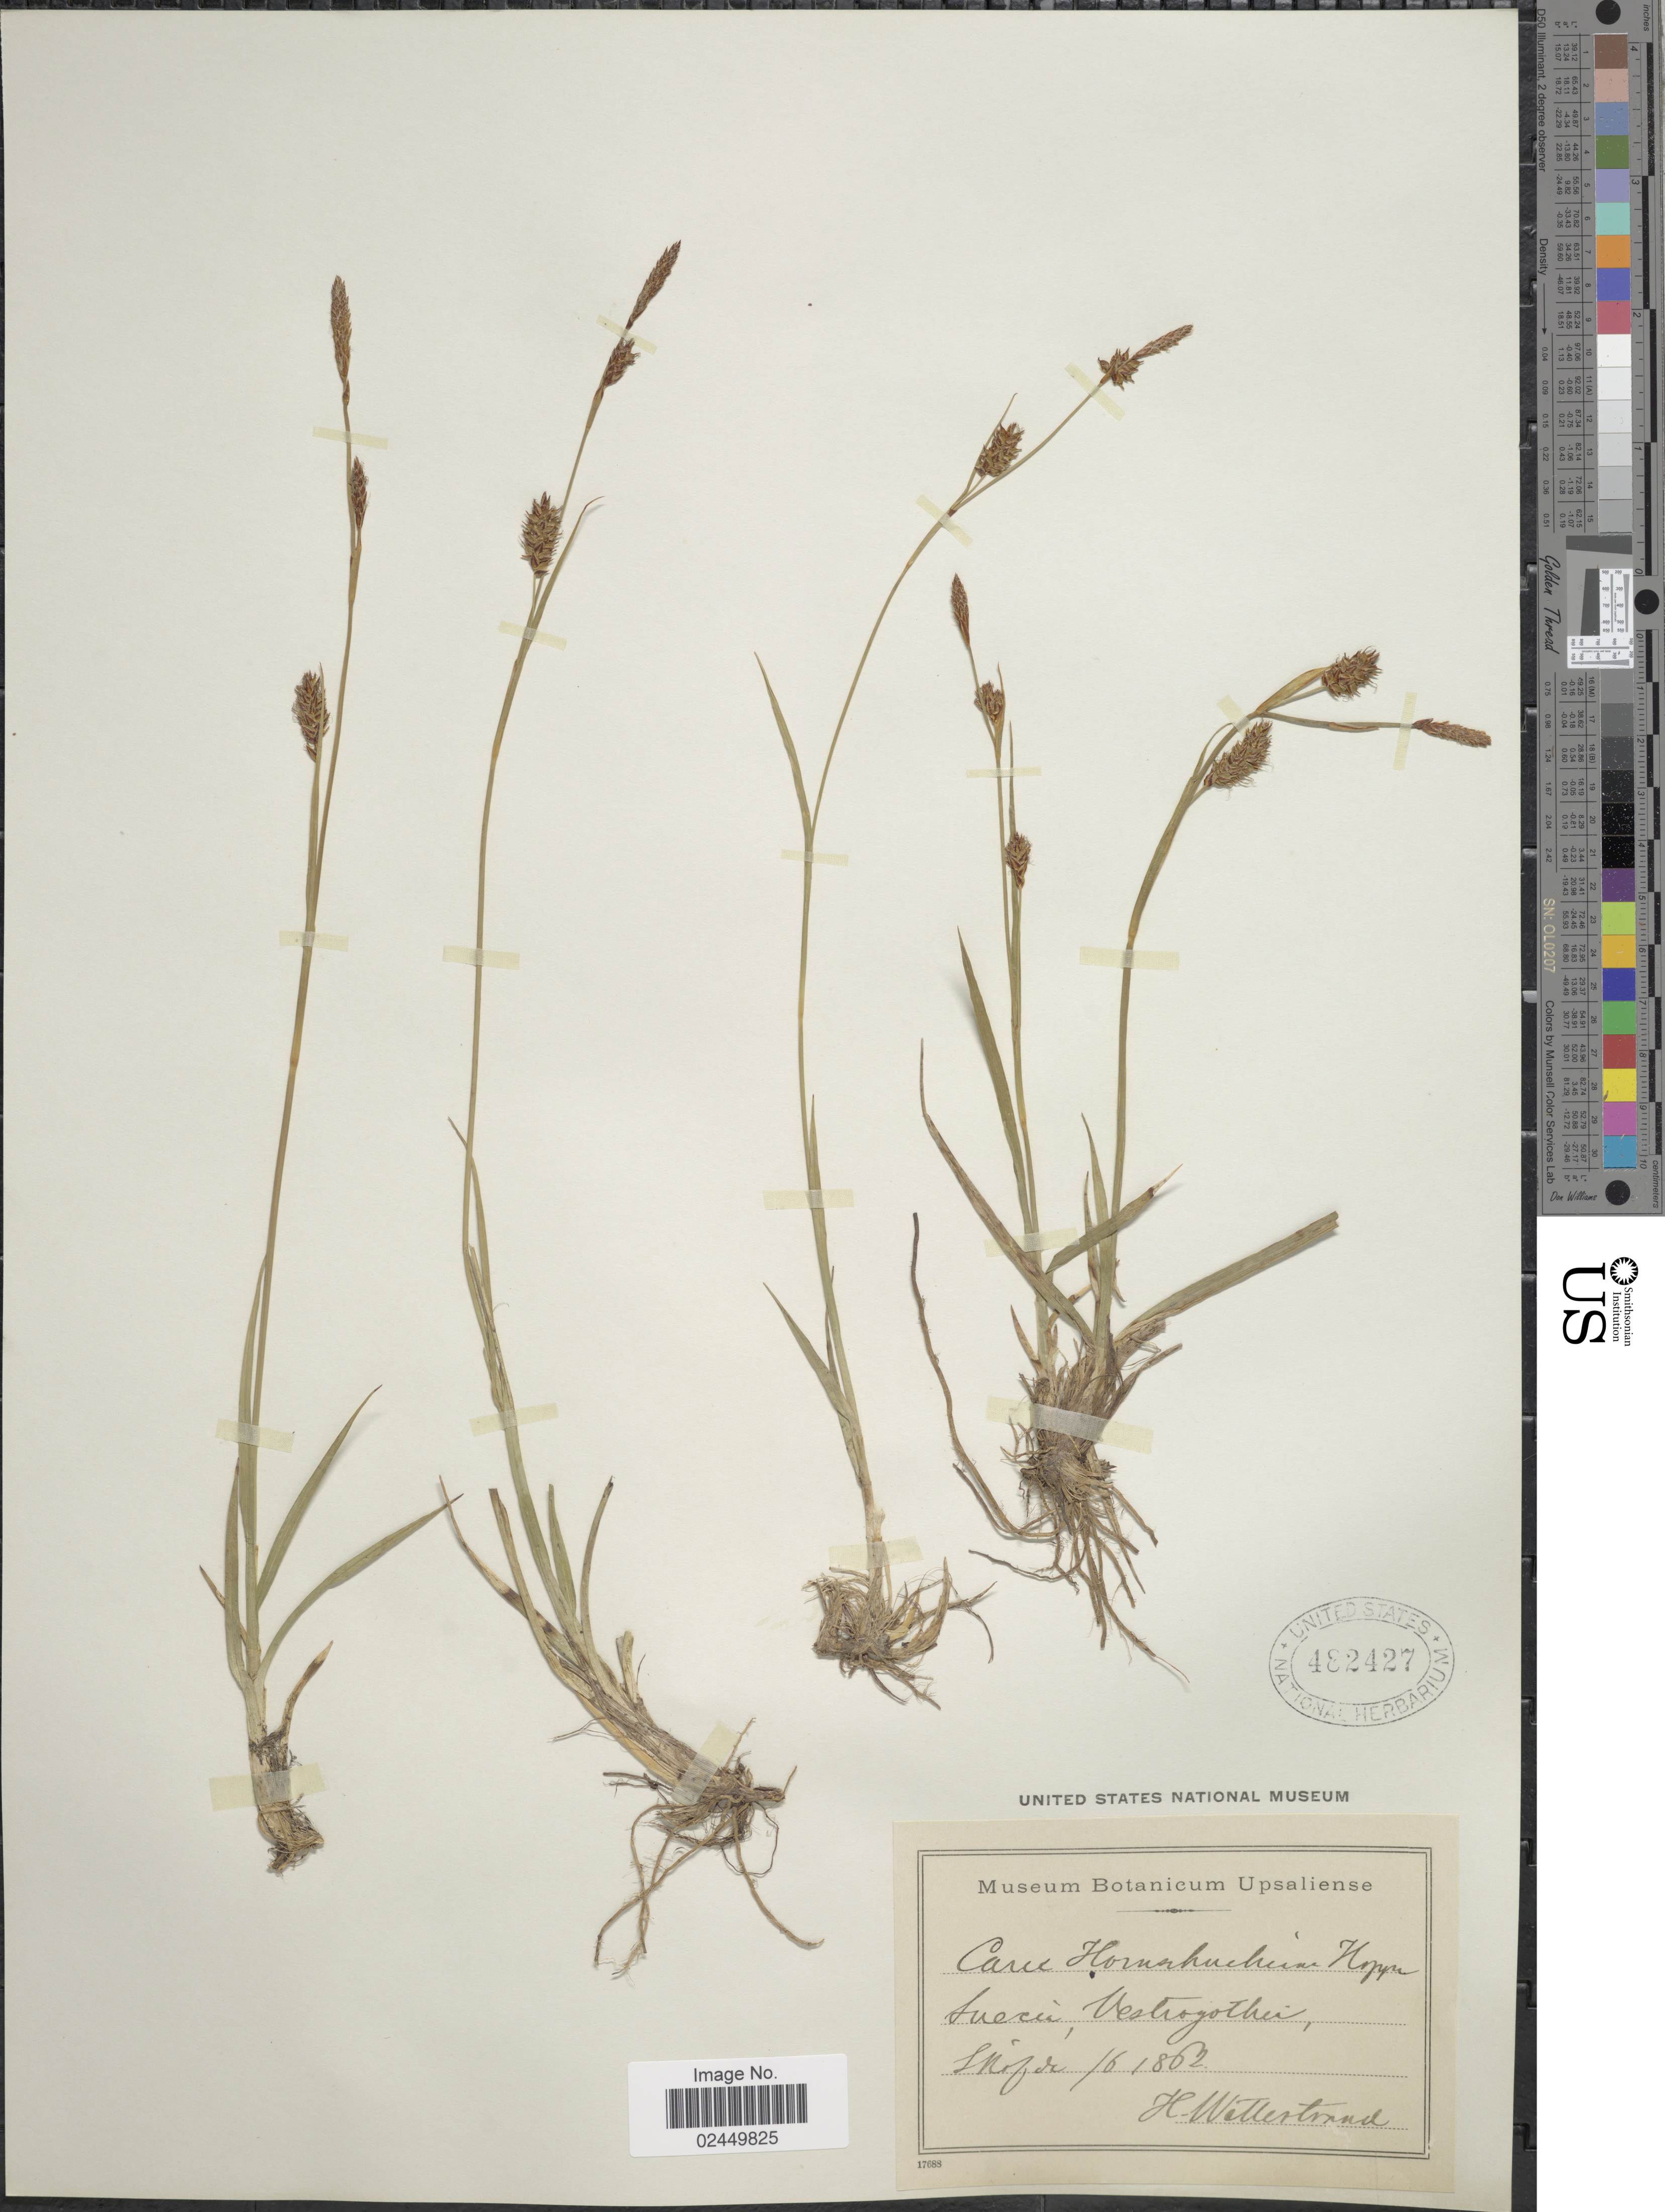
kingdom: Plantae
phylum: Tracheophyta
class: Liliopsida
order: Poales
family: Cyperaceae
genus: Carex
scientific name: Carex hostiana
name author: DC.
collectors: H. Wetterstrand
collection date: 1862-06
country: Sweden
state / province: Västra Götaland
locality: Suecia, Vestrogothia, Skofde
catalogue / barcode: US 482427